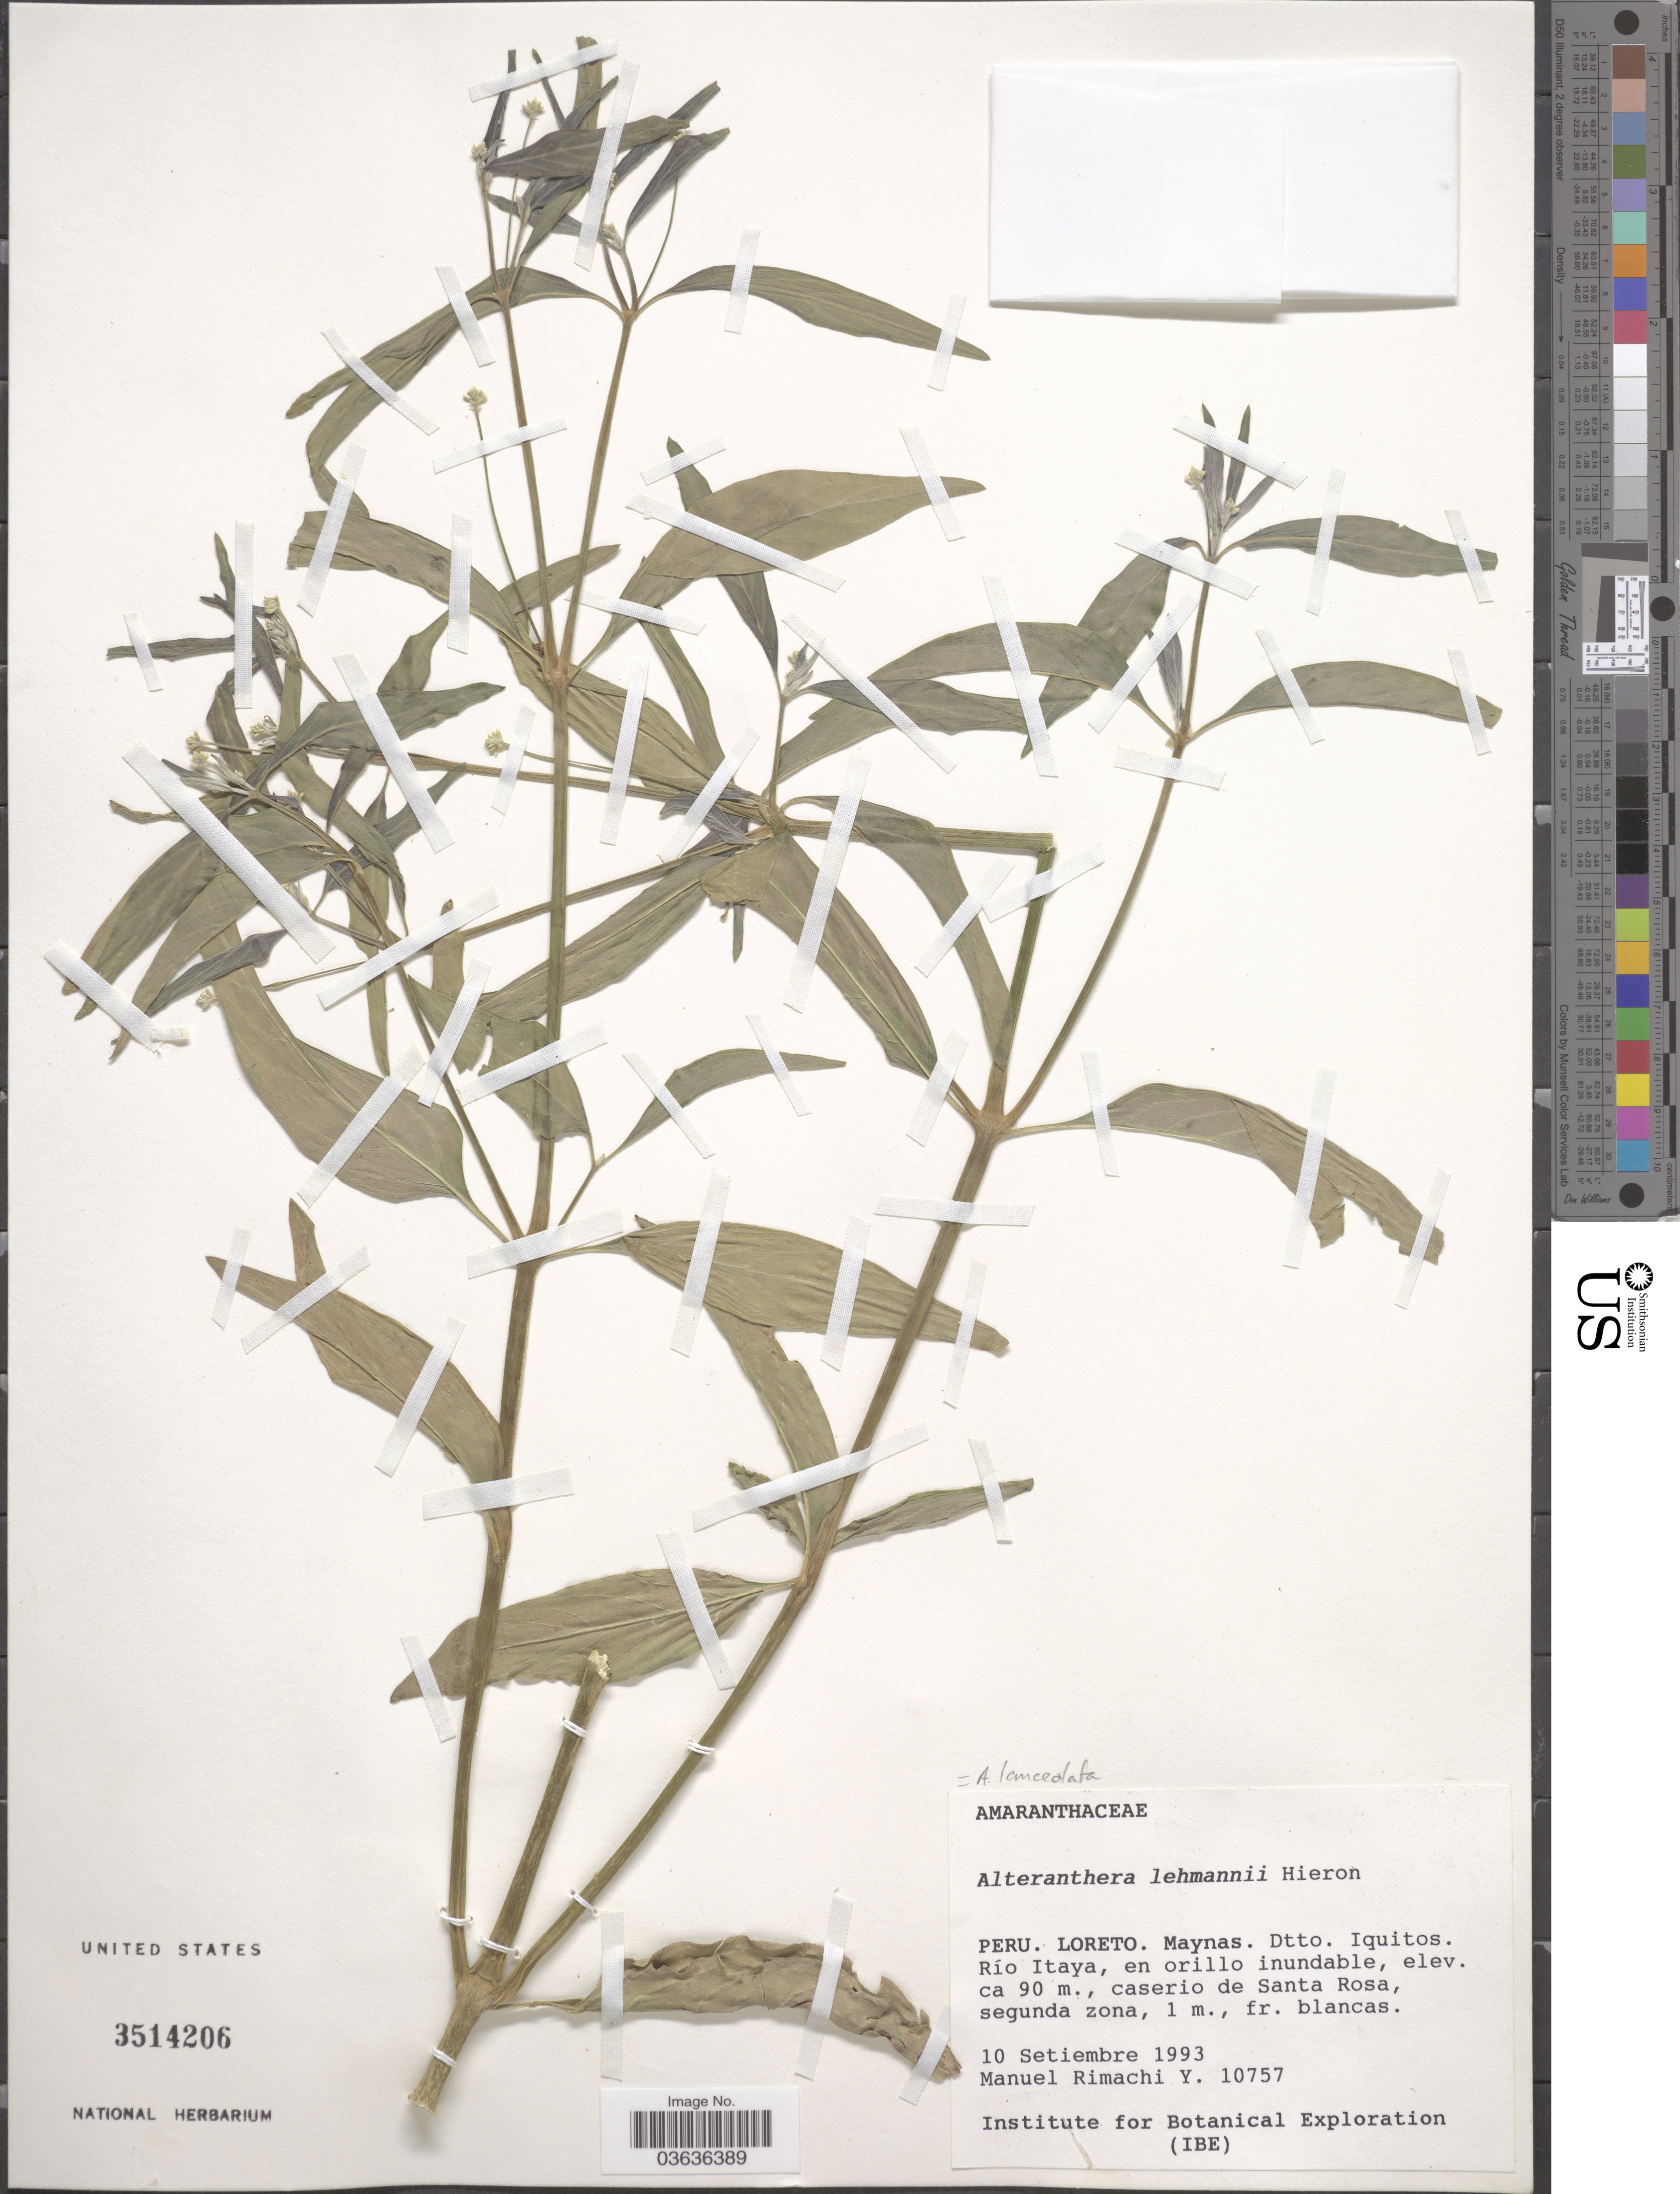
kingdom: Plantae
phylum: Tracheophyta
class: Magnoliopsida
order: Caryophyllales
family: Amaranthaceae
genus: Alternanthera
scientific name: Alternanthera lanceolata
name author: (Benth.) Schinz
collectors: M. Rimachi Y.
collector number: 10757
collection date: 1993-09-10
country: Peru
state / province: Loreto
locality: Maynas. Dtto. Iquitos. Río Itaya, en orillo inundable, caserio de Santa Rosa.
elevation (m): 90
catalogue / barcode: US 3514206